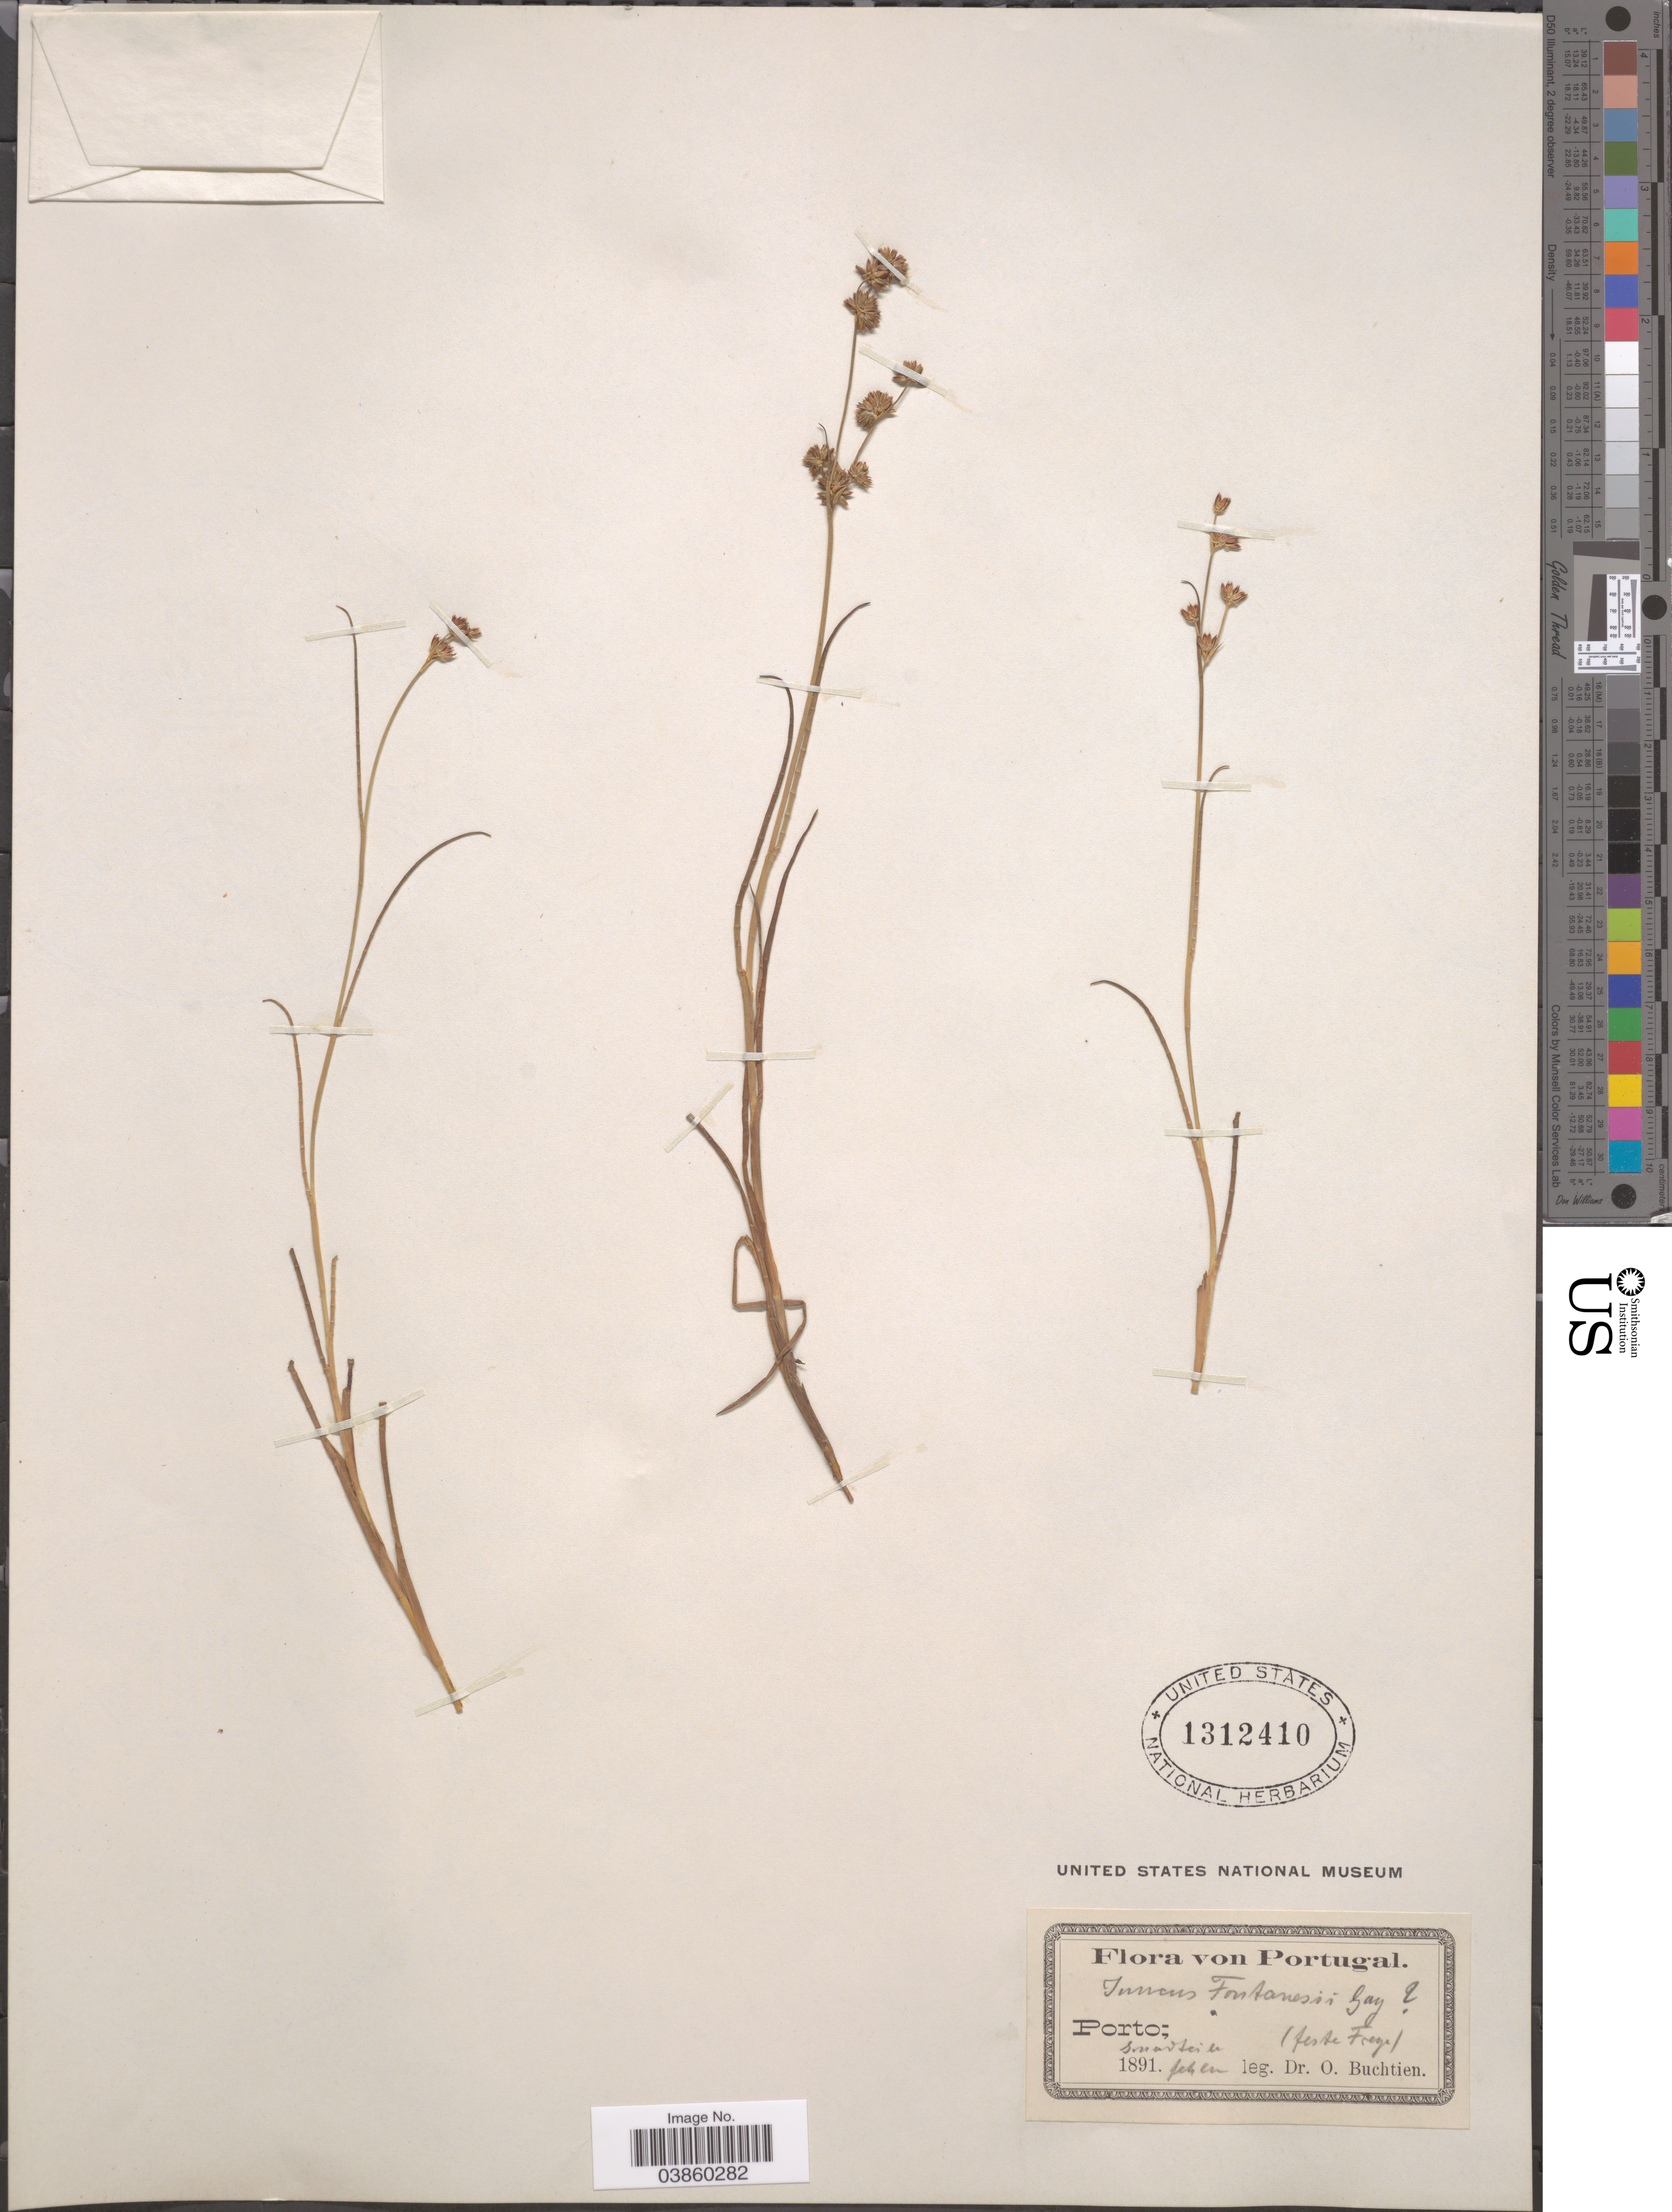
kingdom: Plantae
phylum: Tracheophyta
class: Liliopsida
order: Poales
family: Juncaceae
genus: Juncus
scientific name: Juncus fontanesii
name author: J. Gay ex Laharpe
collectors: O. Buchtien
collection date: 1891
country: Portugal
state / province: Porto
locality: Porto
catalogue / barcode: US 1312410